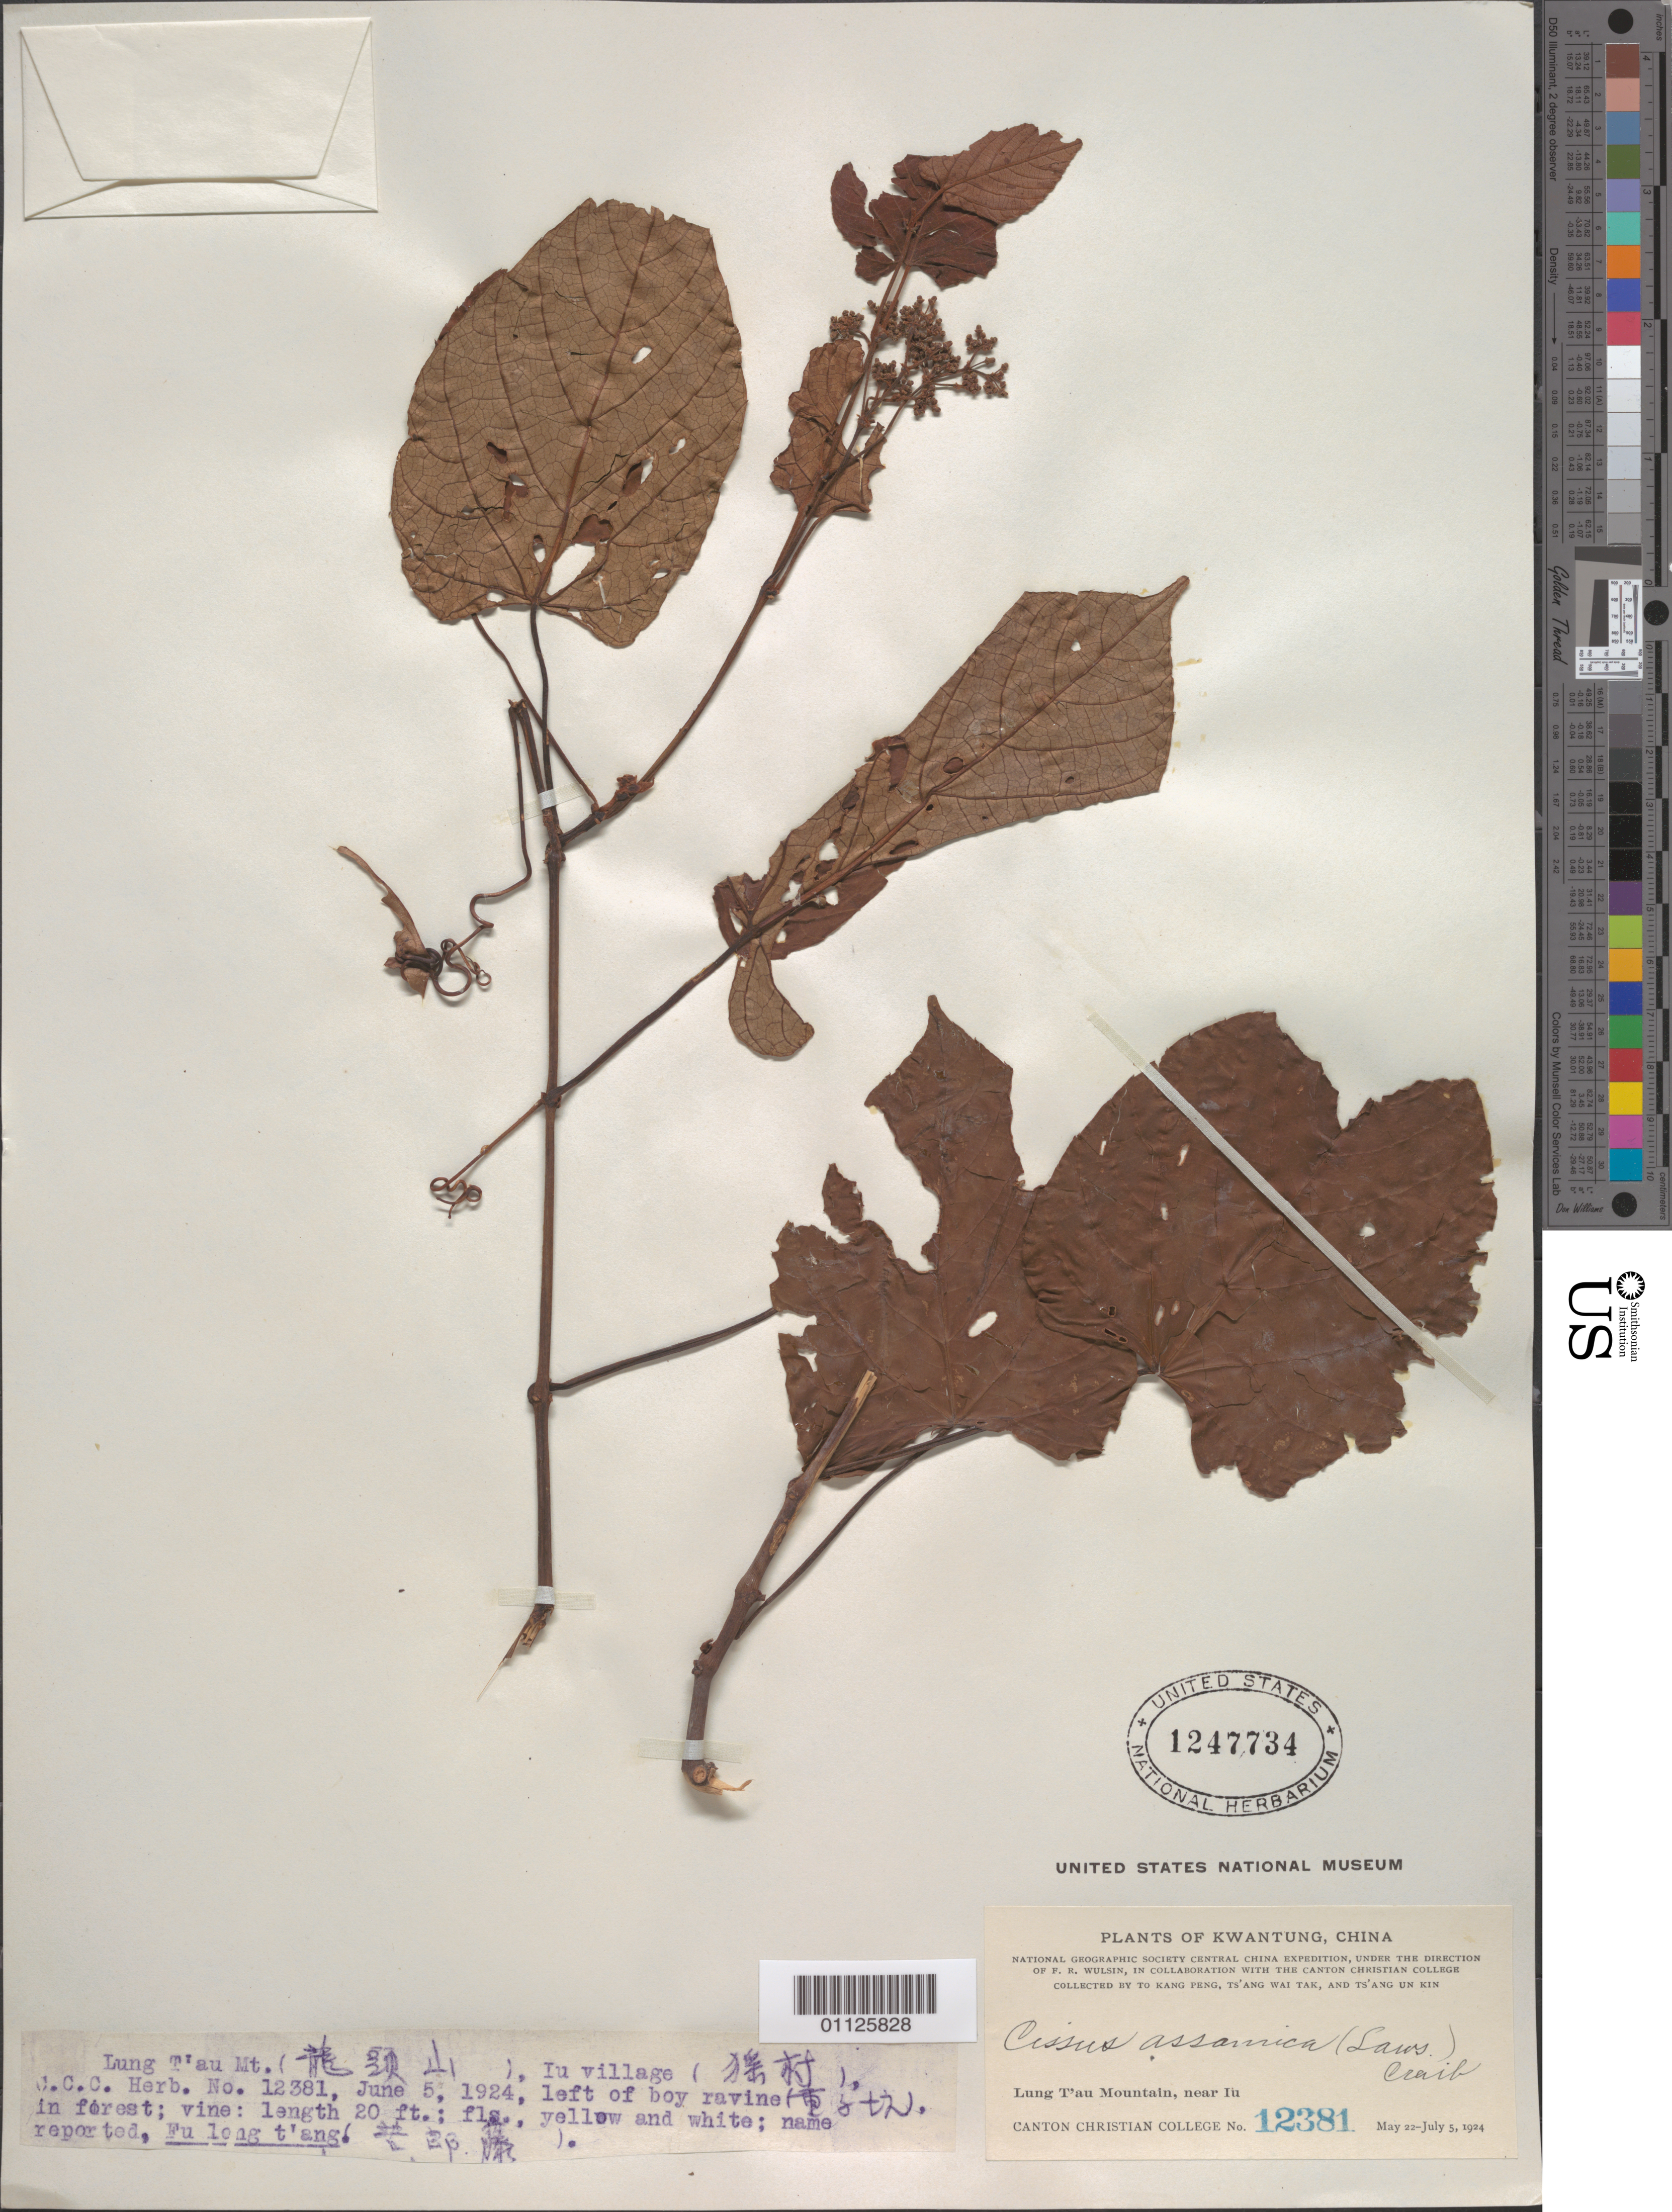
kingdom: Plantae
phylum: Tracheophyta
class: Magnoliopsida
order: Vitales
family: Vitaceae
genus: Cissus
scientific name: Cissus assamica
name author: (M.A. Lawson) Craib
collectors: ex herb. Canton Christian College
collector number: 12381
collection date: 1924-05-22/1924-07-05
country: China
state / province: Guangdong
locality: Lung T'au Mt, near Iu.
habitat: In forest, vine.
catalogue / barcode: US 1247734